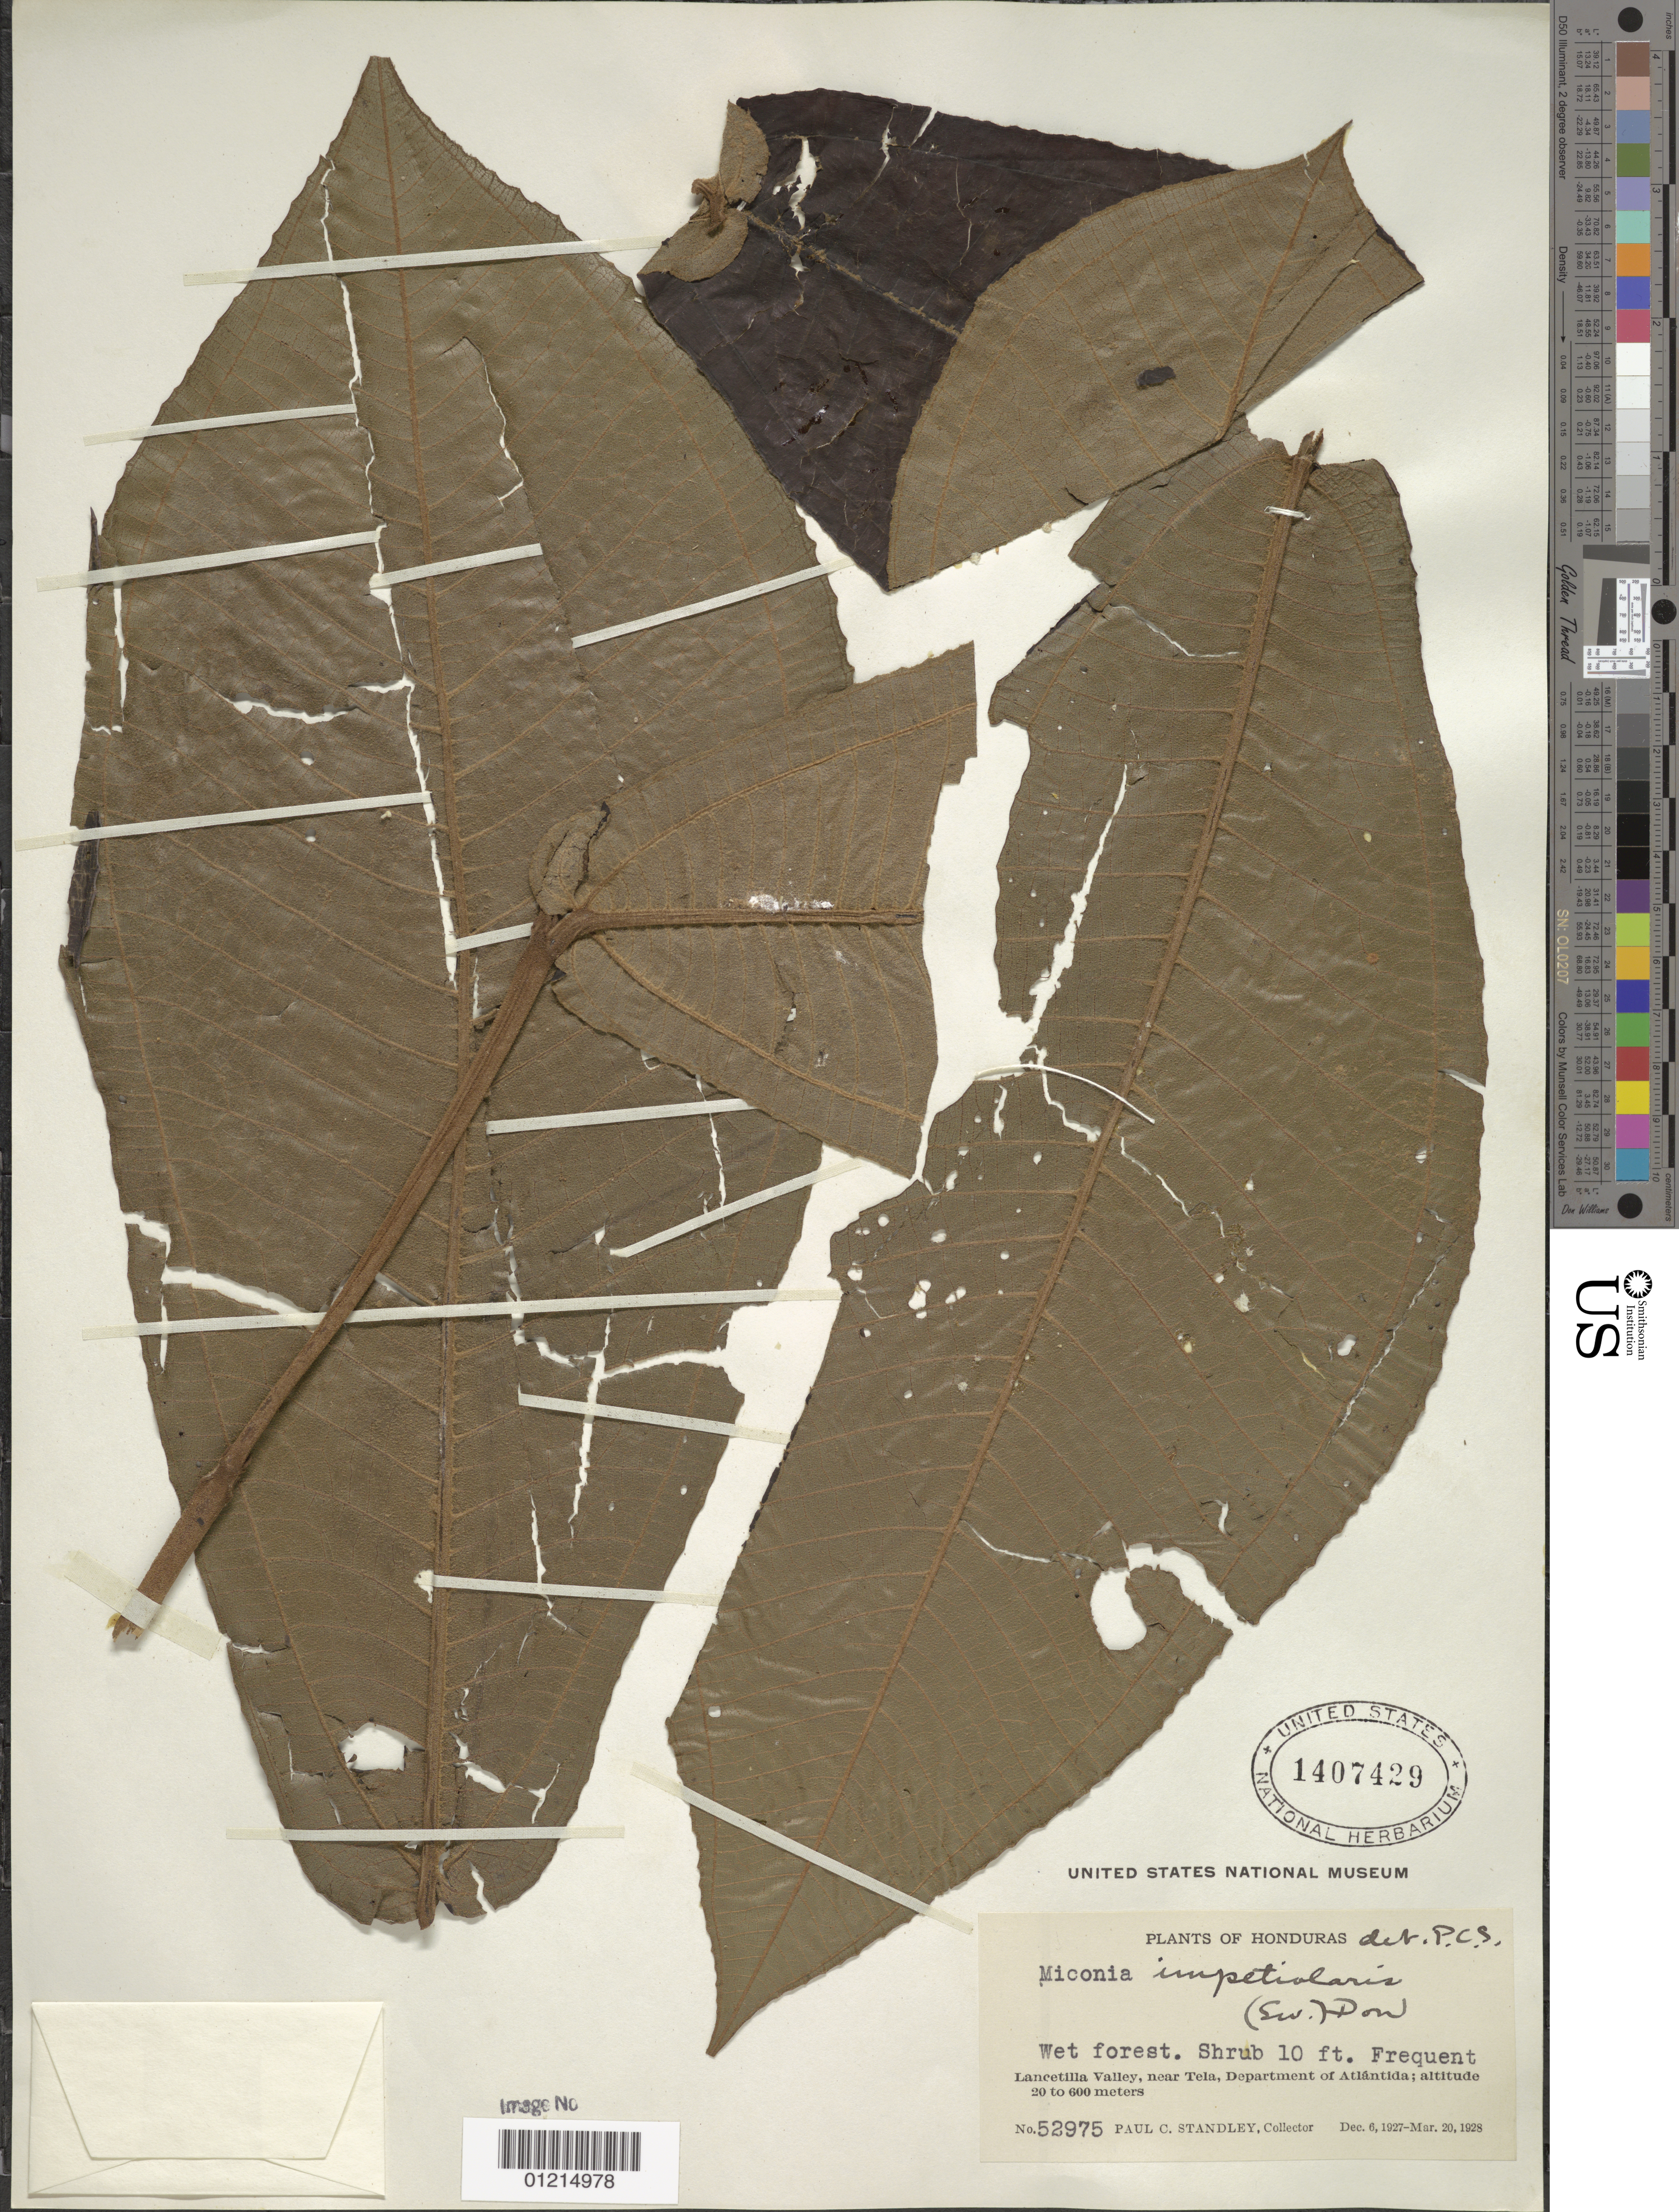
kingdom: Plantae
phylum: Tracheophyta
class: Magnoliopsida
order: Myrtales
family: Melastomataceae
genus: Miconia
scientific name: Miconia impetiolaris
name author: (Sw.) D. Don ex DC.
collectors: P. C. Standley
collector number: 52975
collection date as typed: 06 Dec 1927 to 20 Mar 1928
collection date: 1927-12-06/1928-03-20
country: Honduras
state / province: Atlántida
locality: Lancetilla Valley, near Tela, Department of Atlántida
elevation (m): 20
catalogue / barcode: US 1407429